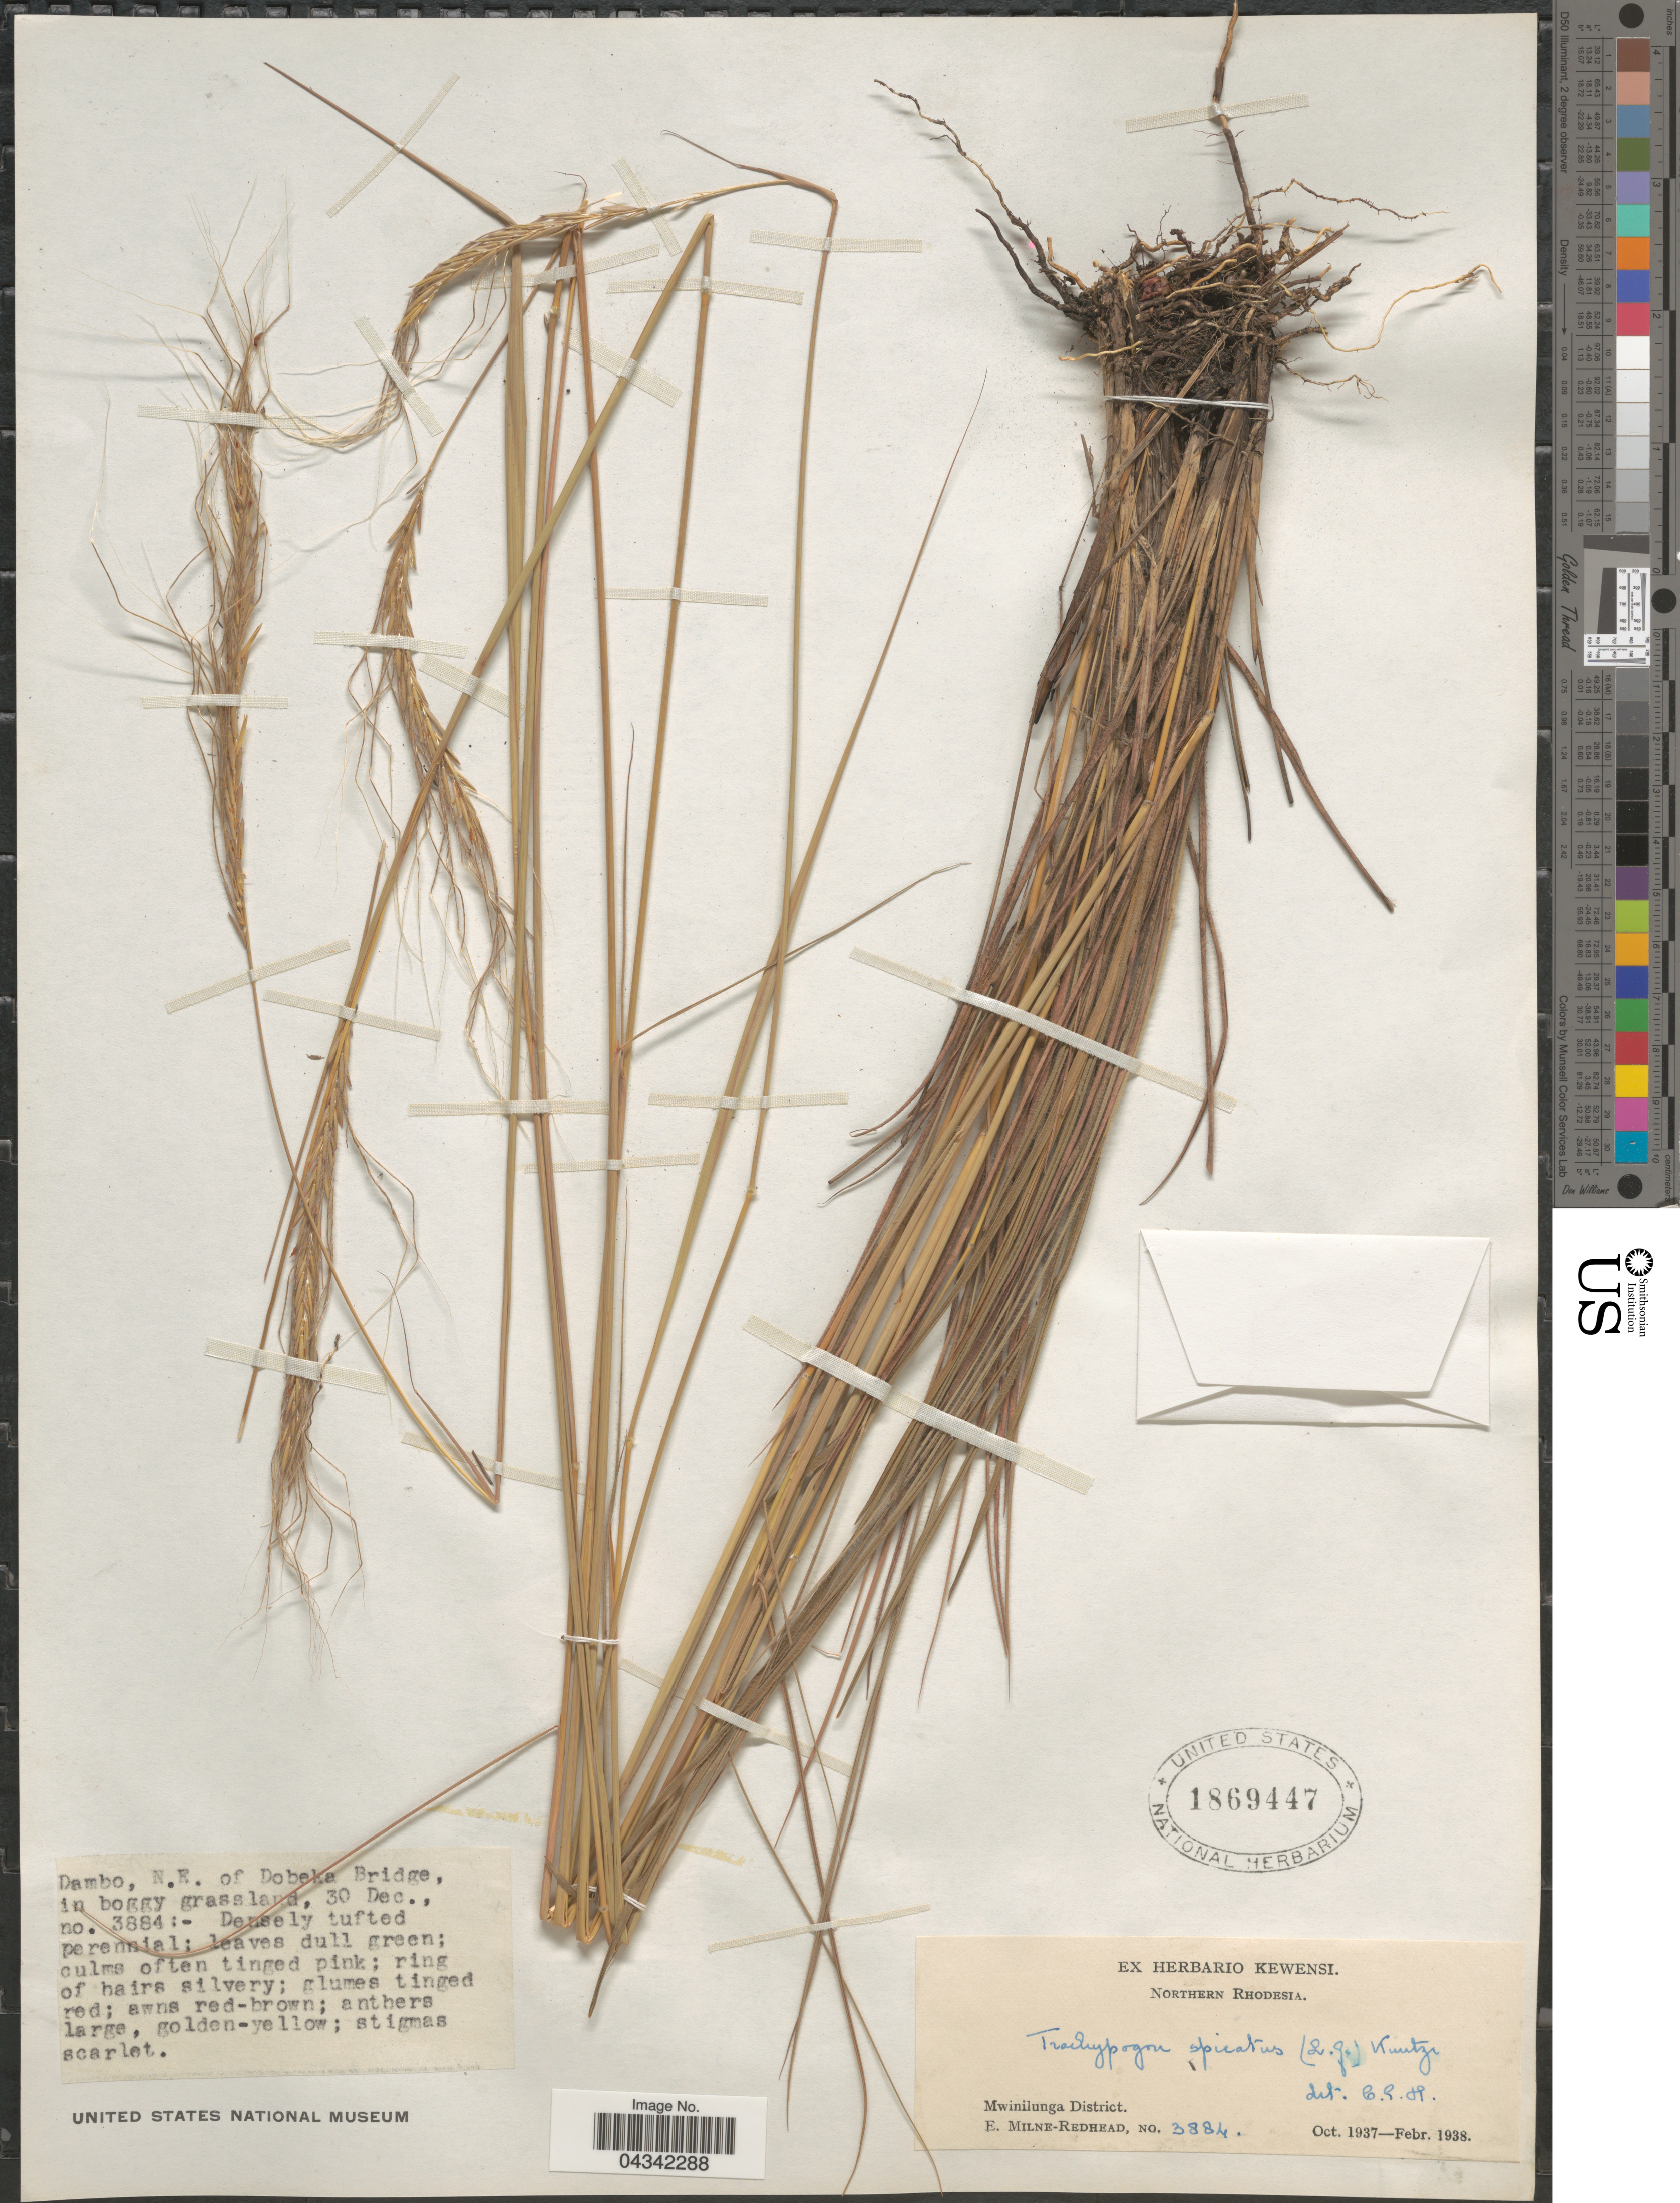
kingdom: Plantae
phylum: Tracheophyta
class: Liliopsida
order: Poales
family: Poaceae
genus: Trachypogon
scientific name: Trachypogon spicatus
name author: (L. f.) Kuntze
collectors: E. W. Milne-Redhead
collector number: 3884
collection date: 1937-10/1938-02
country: Zambia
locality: Northern Rhodesia. Mwinilunga District. Dambo, N.E. of Dobeka Bridge, in boggy grassland.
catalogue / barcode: US 1869447